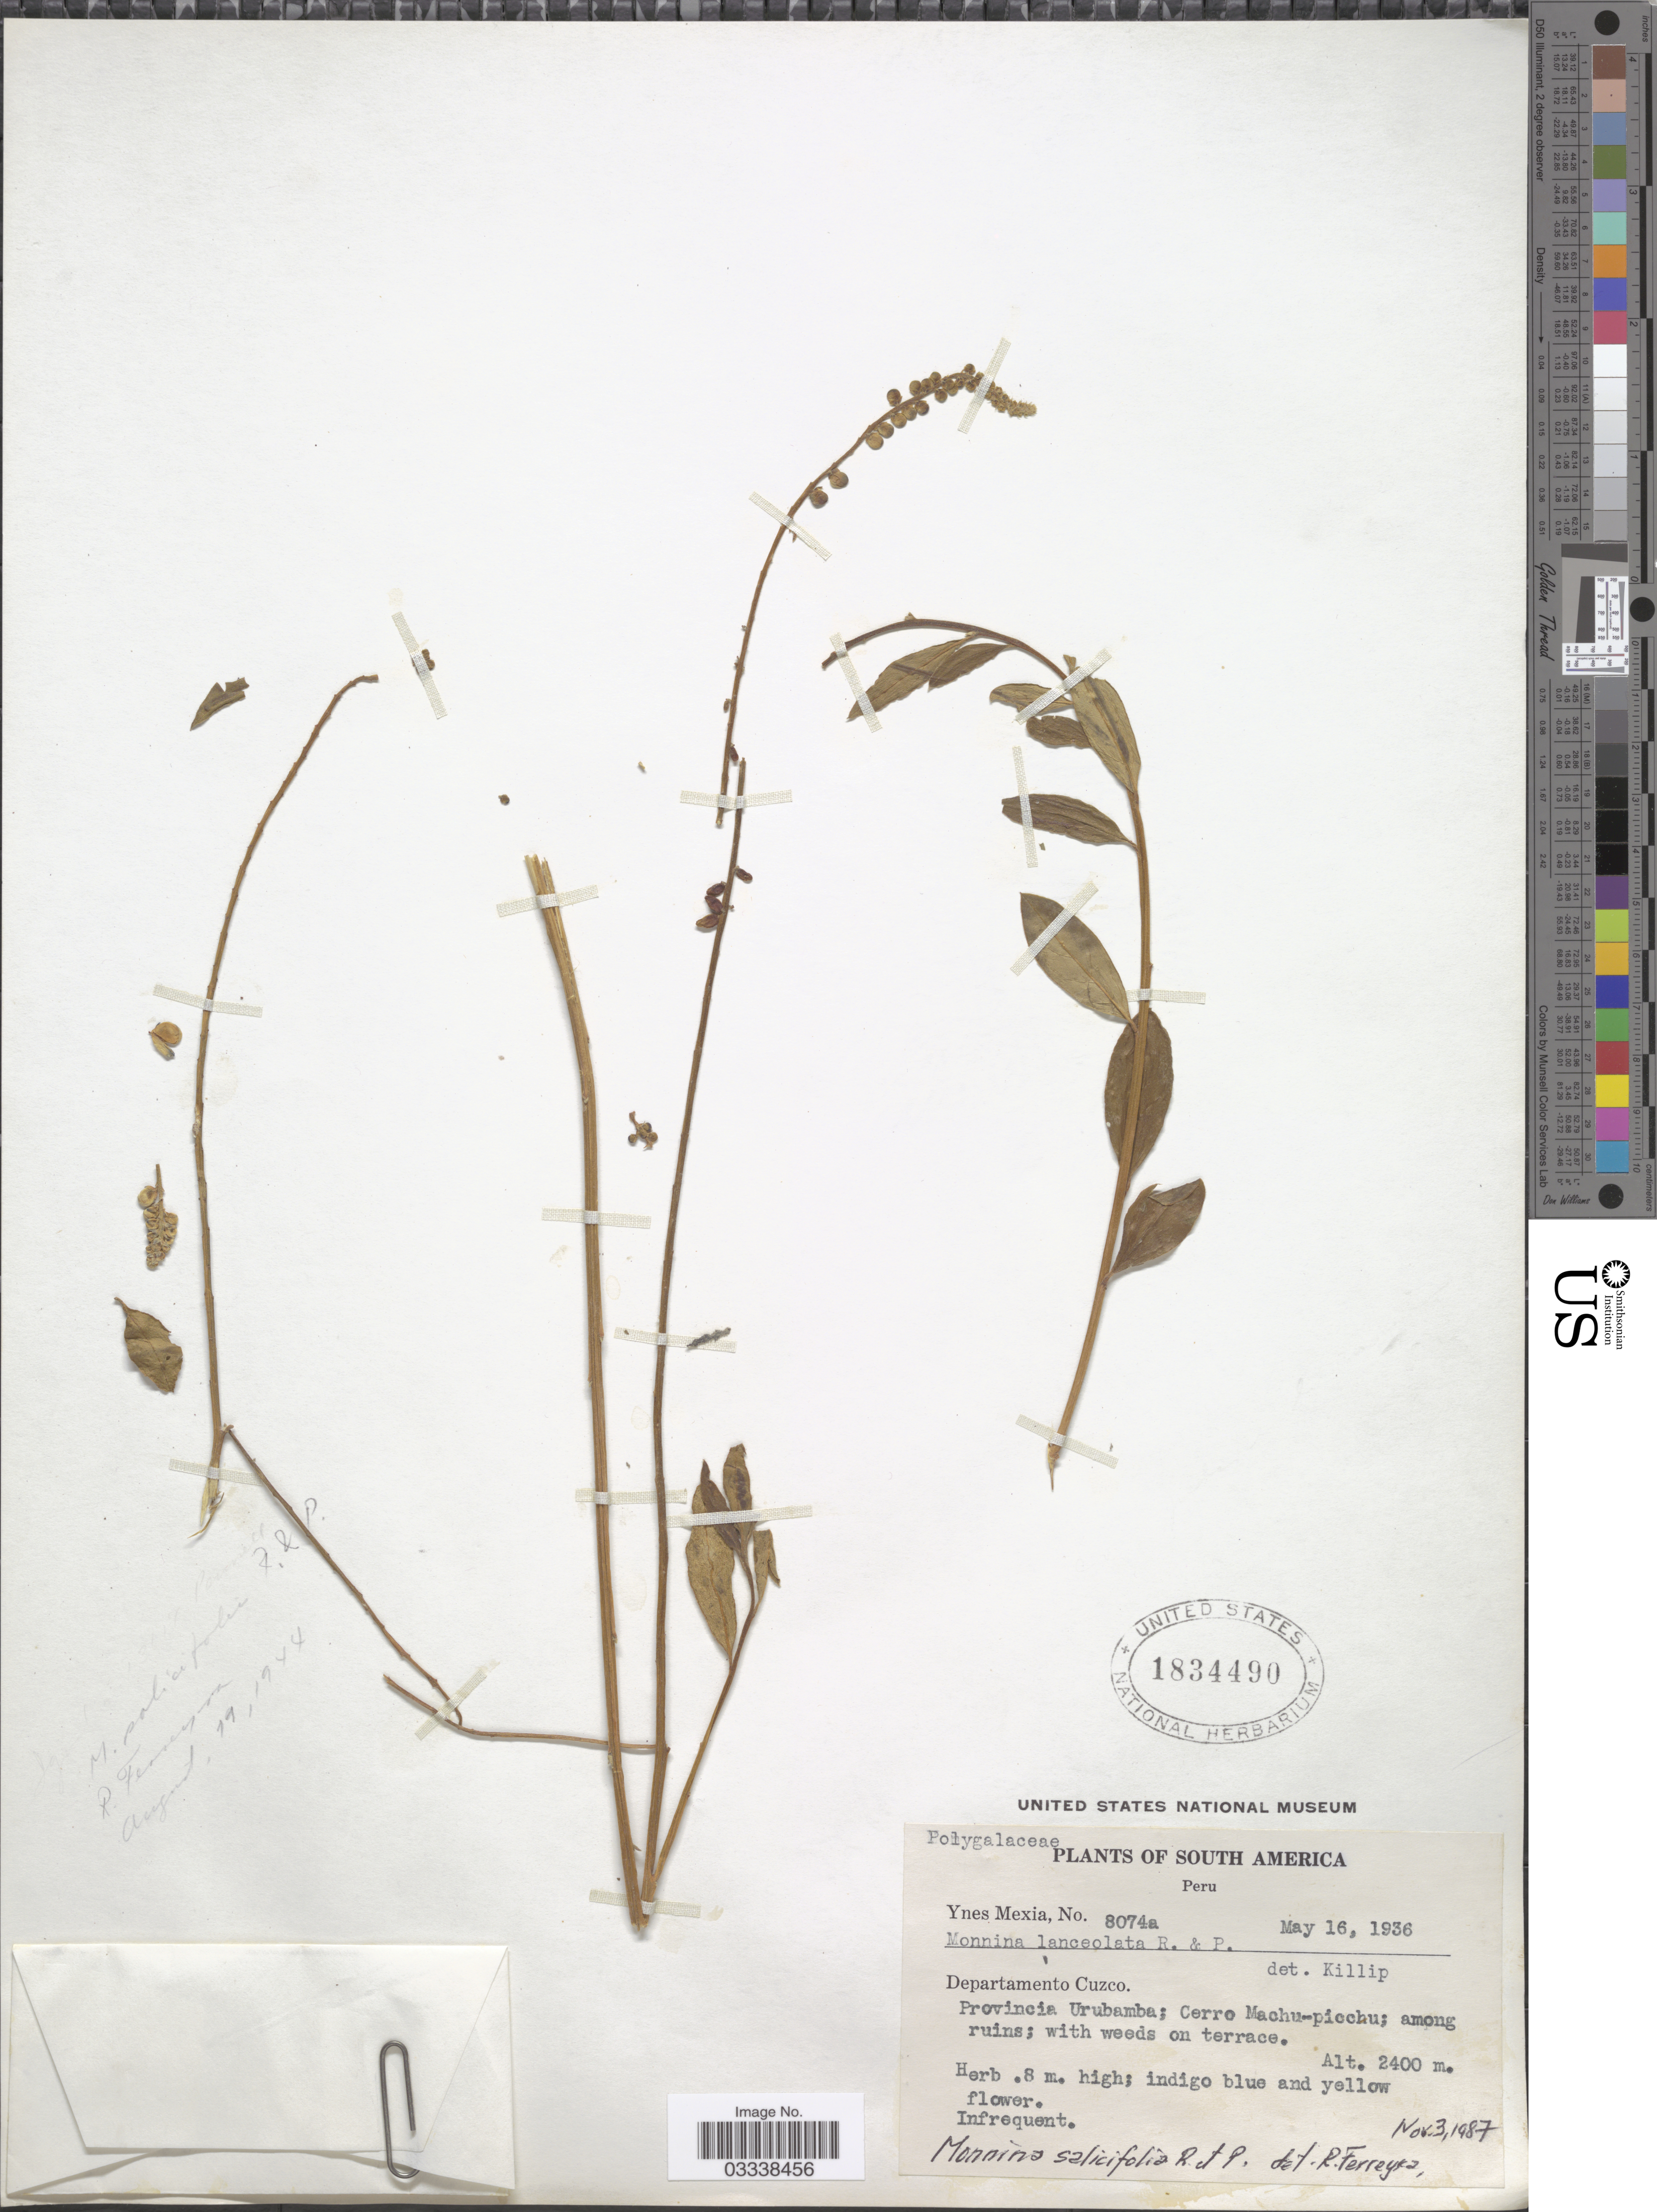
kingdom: Plantae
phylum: Tracheophyta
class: Magnoliopsida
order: Fabales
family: Polygalaceae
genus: Monnina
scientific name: Monnina salicifolia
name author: Ruiz & Pav.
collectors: Y. Mexia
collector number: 8074a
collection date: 1936-05-16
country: Peru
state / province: Cusco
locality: Departamento Cuzco. Provincia Urubamba; Cerro Machu-picchu.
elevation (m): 2400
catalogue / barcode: US 1834490